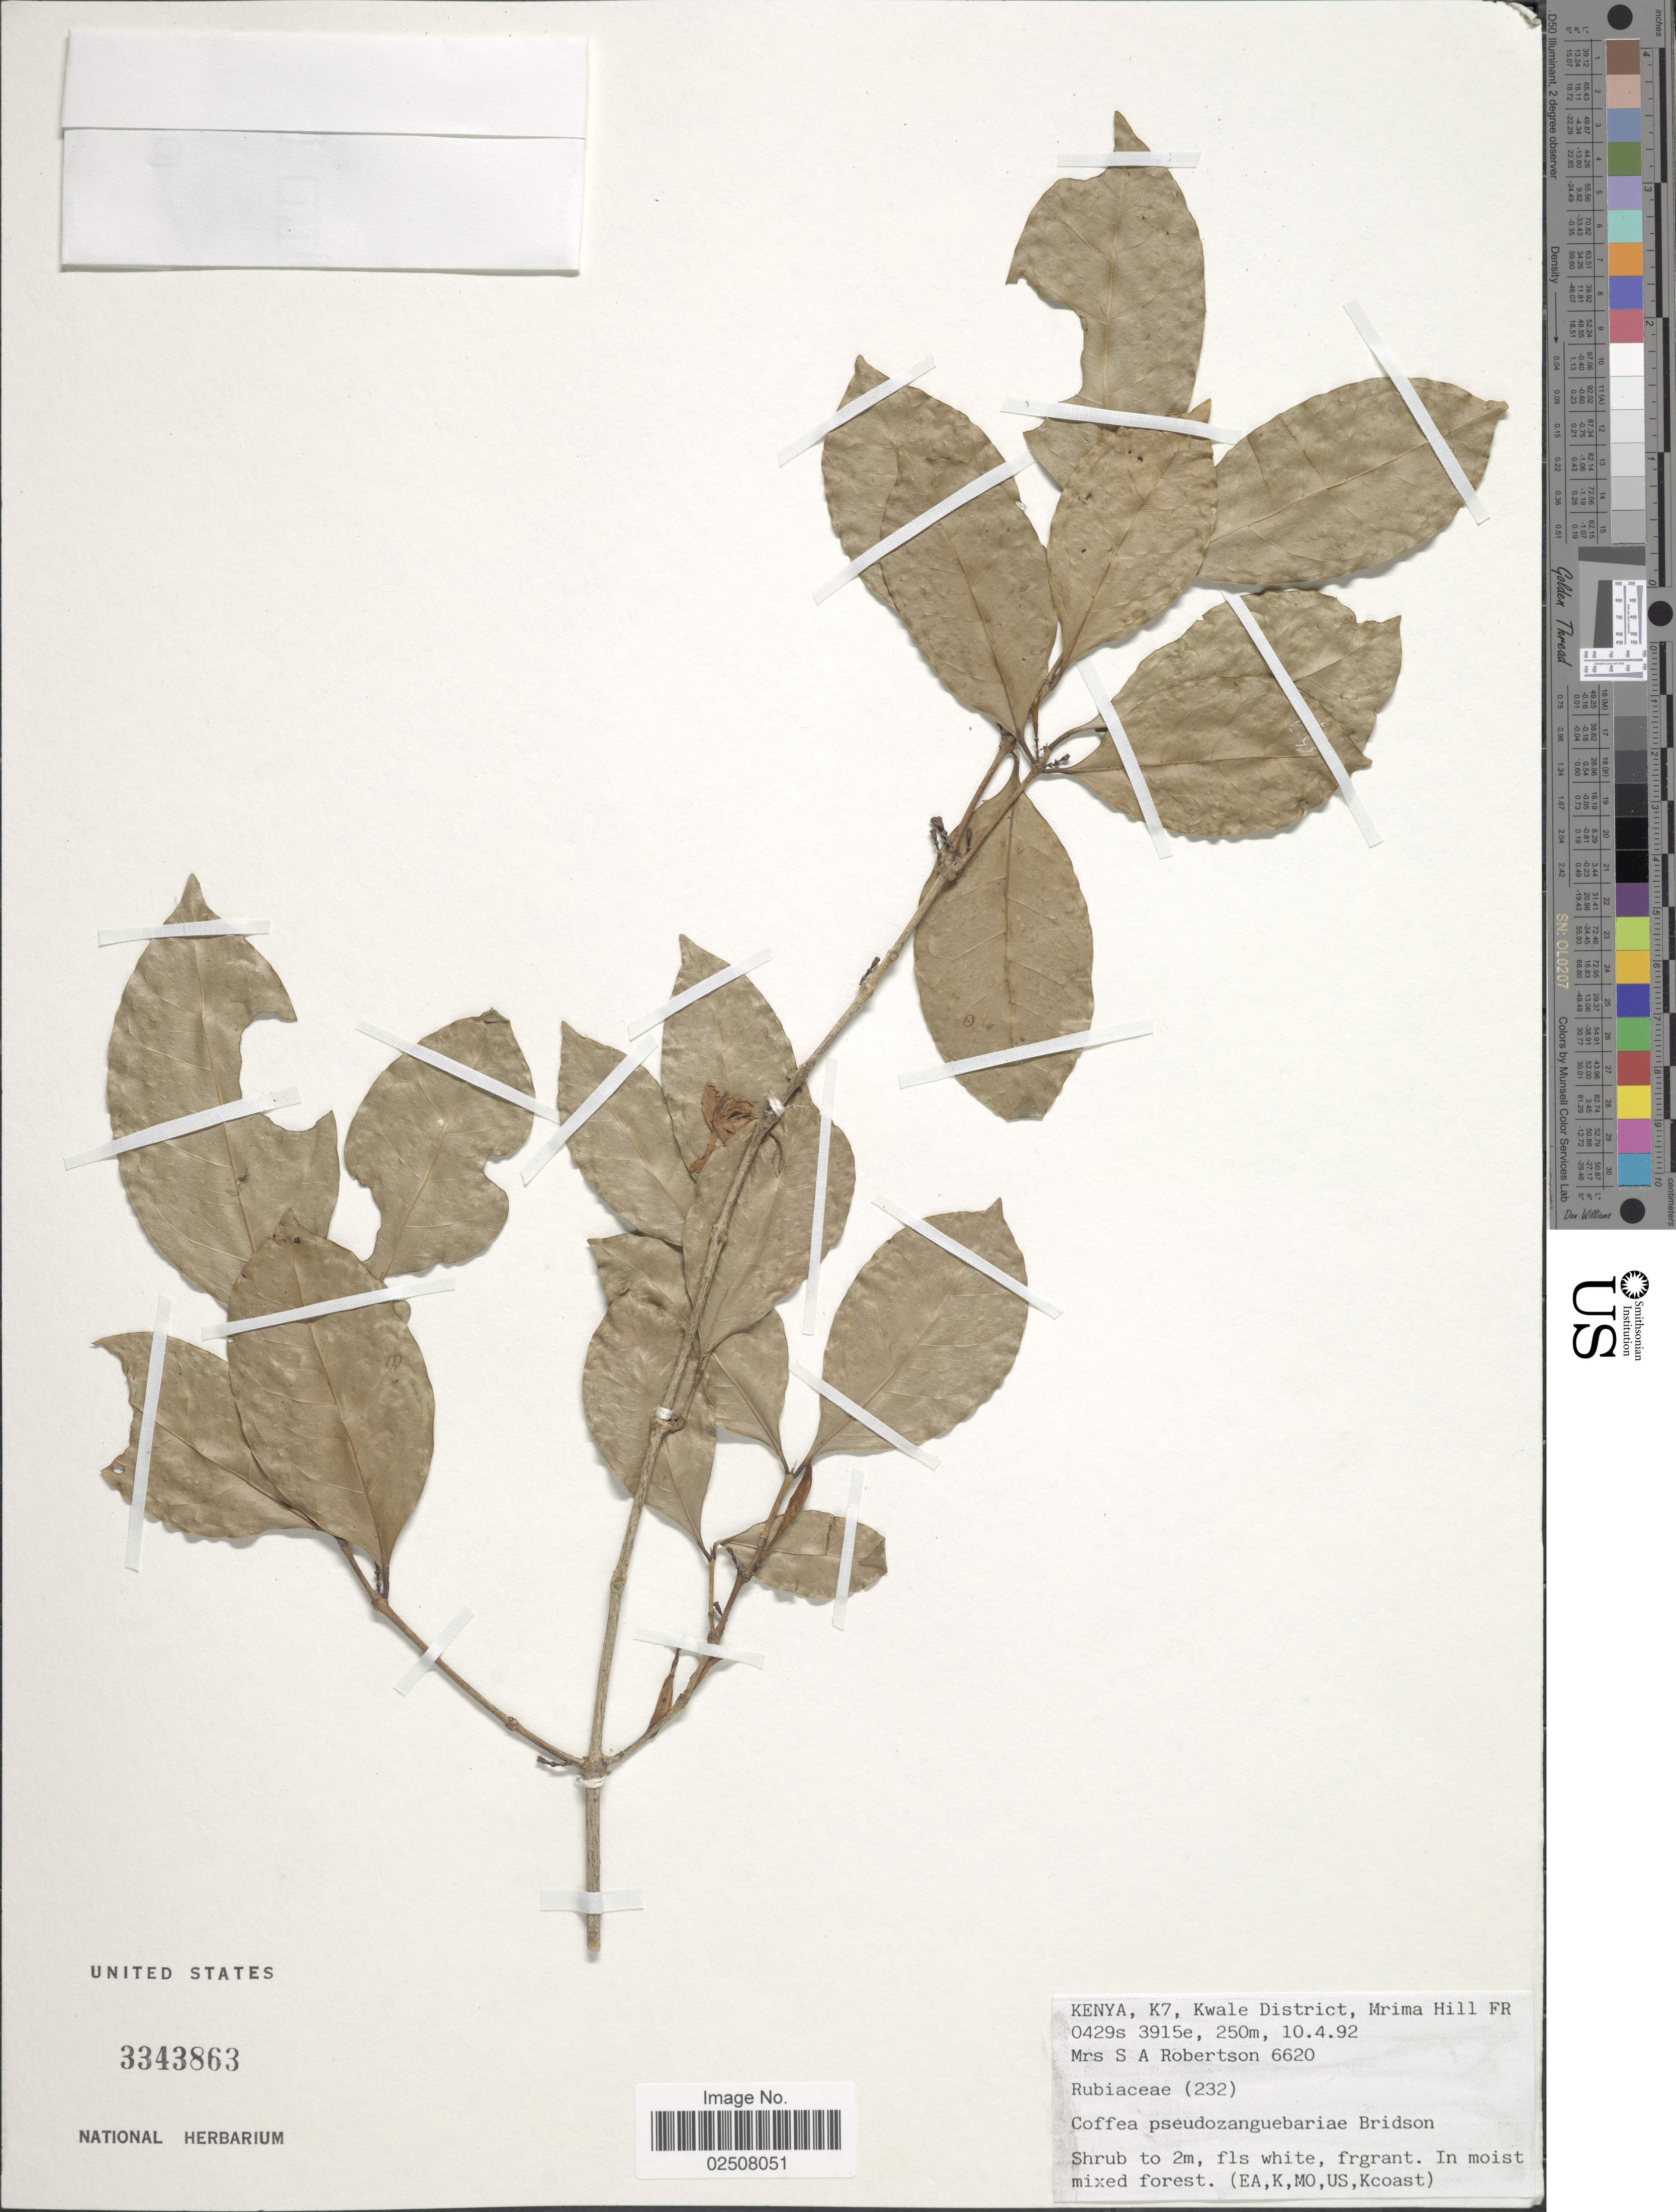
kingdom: Plantae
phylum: Tracheophyta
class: Magnoliopsida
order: Gentianales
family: Rubiaceae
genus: Coffea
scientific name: Coffea pseudozanguebariae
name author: Bridson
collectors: Mrs. S. A. Robertson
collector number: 6620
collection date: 1992-04-10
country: Kenya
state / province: Kwale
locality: K7, Kwale District, Mrima Hill FR, In moist mixed forest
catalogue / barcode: US 3343863